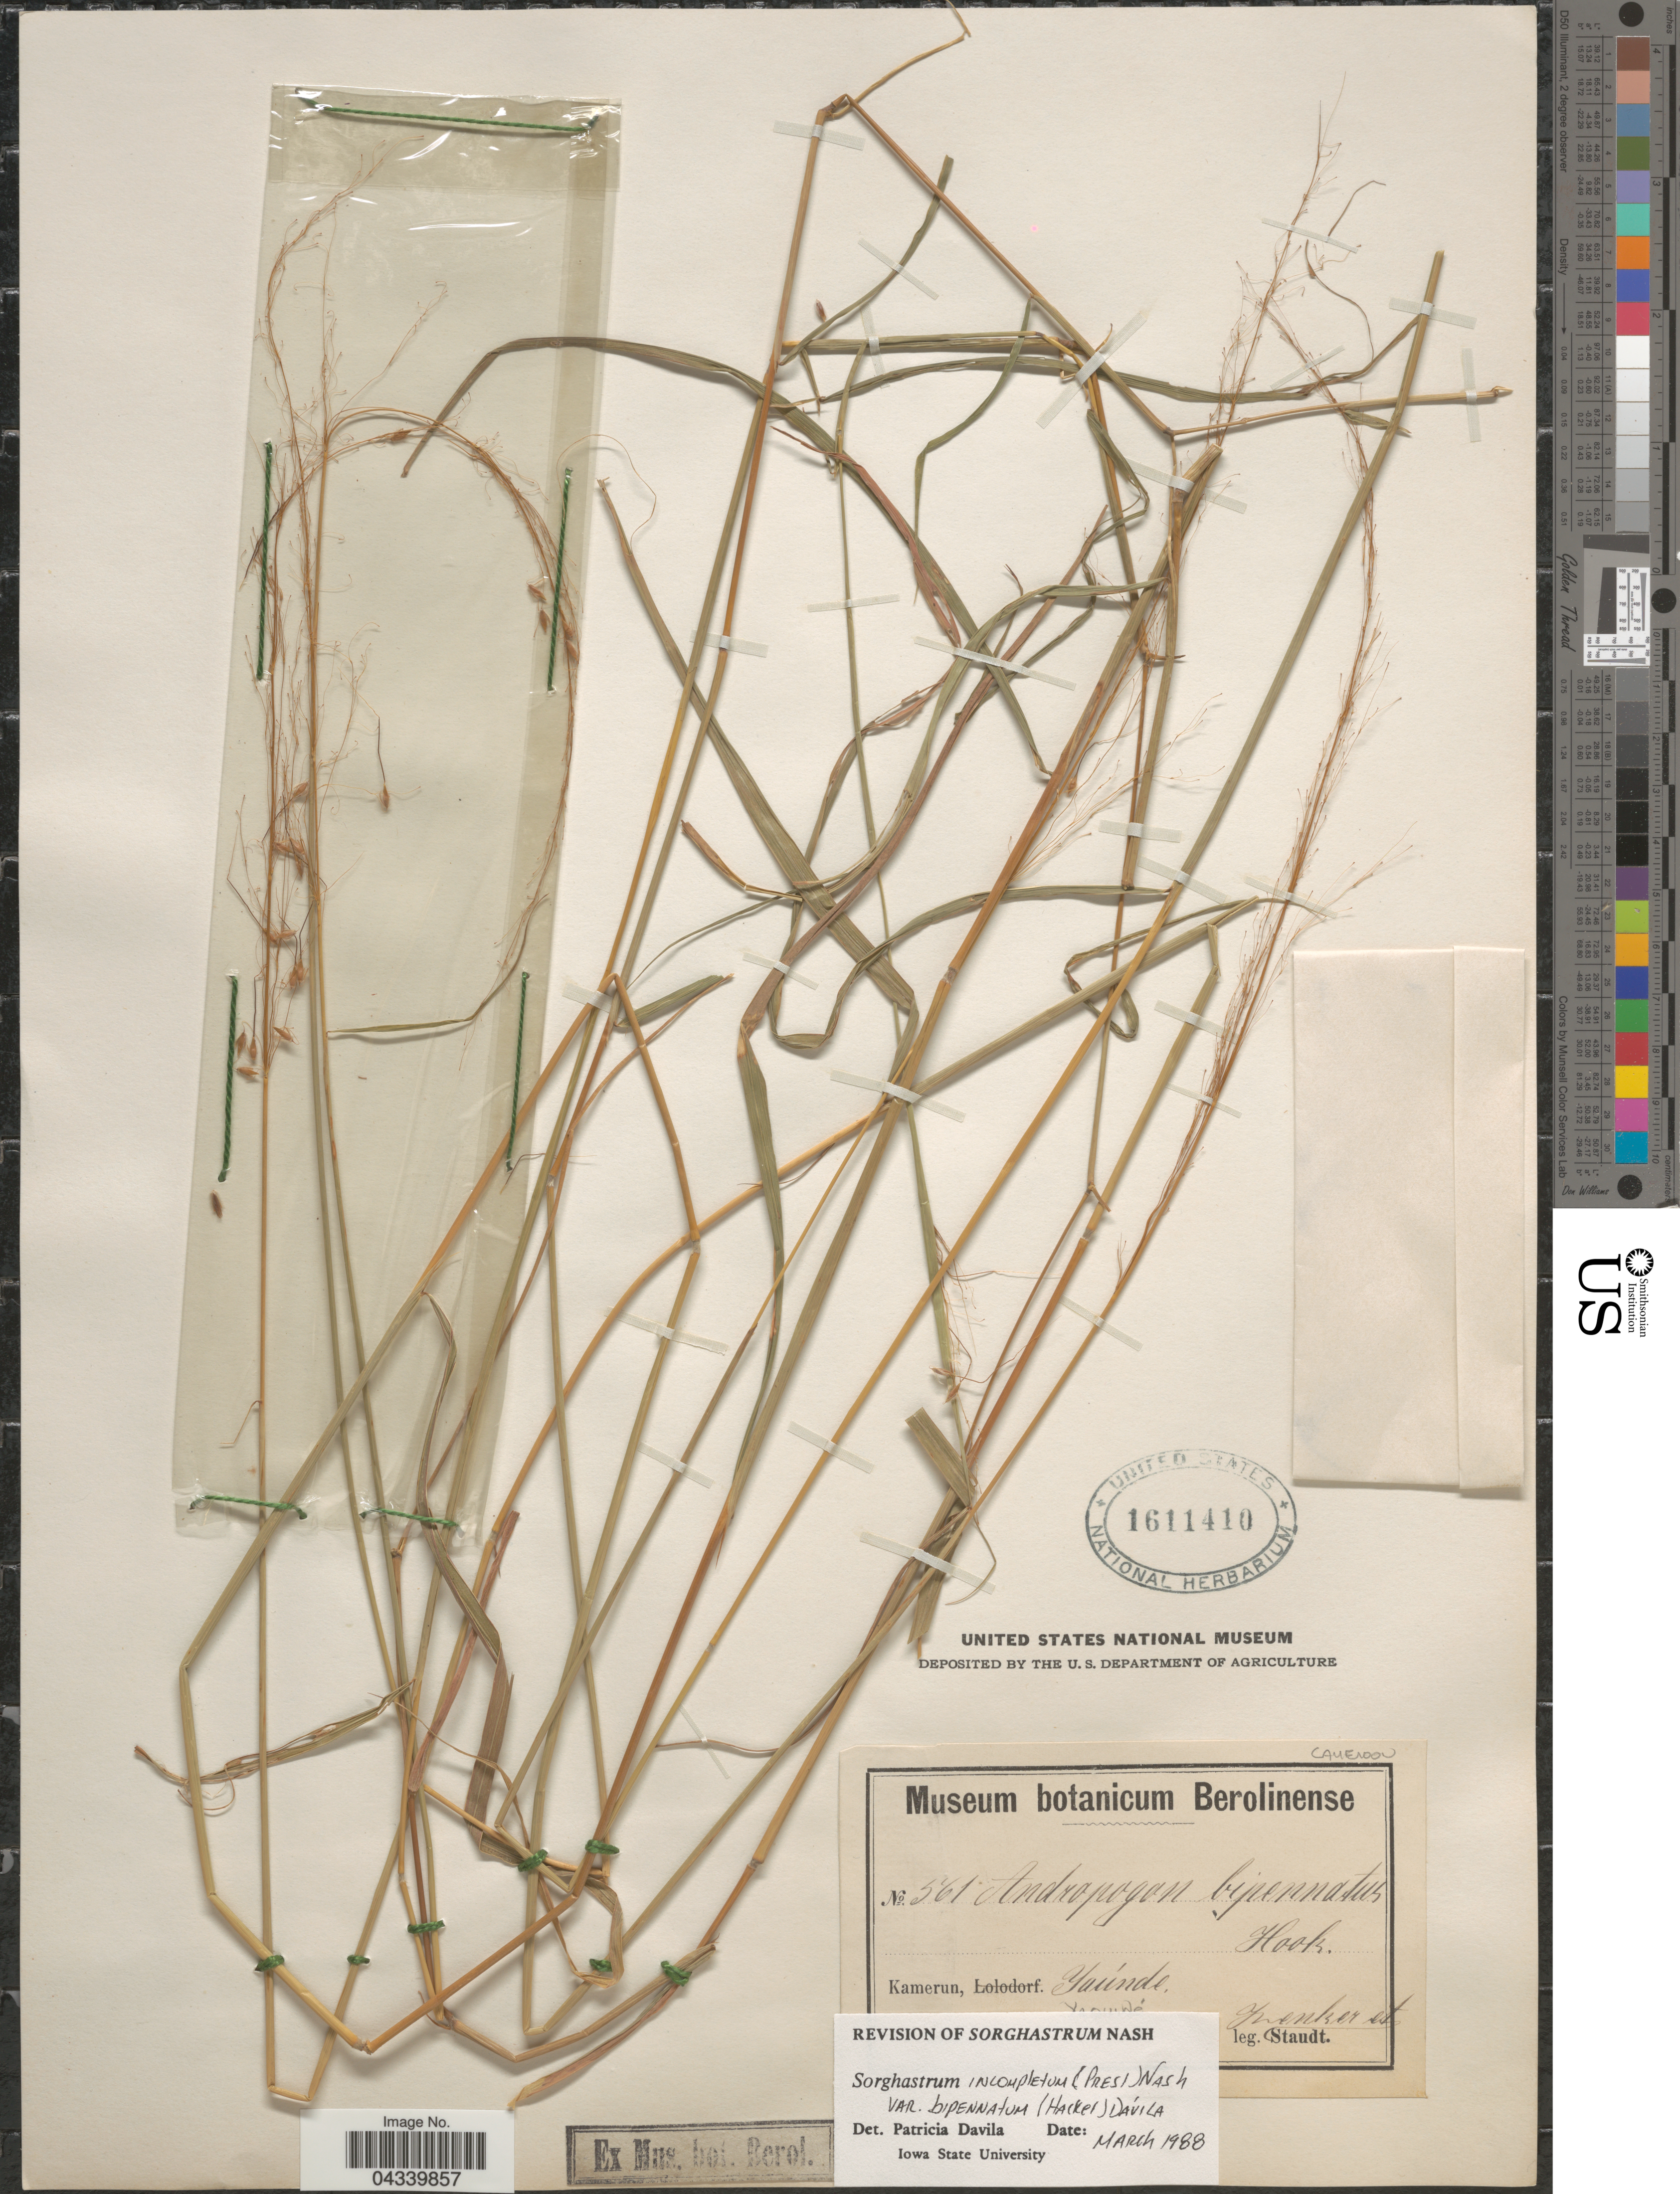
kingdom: Plantae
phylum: Tracheophyta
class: Liliopsida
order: Poales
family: Poaceae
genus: Sorghastrum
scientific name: Sorghastrum bipennatum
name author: (Hack.) Pilg.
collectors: Zenker, -- & -. Staudt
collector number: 561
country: Cameroon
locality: Kamerun, Yaúnde.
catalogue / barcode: US 1611410